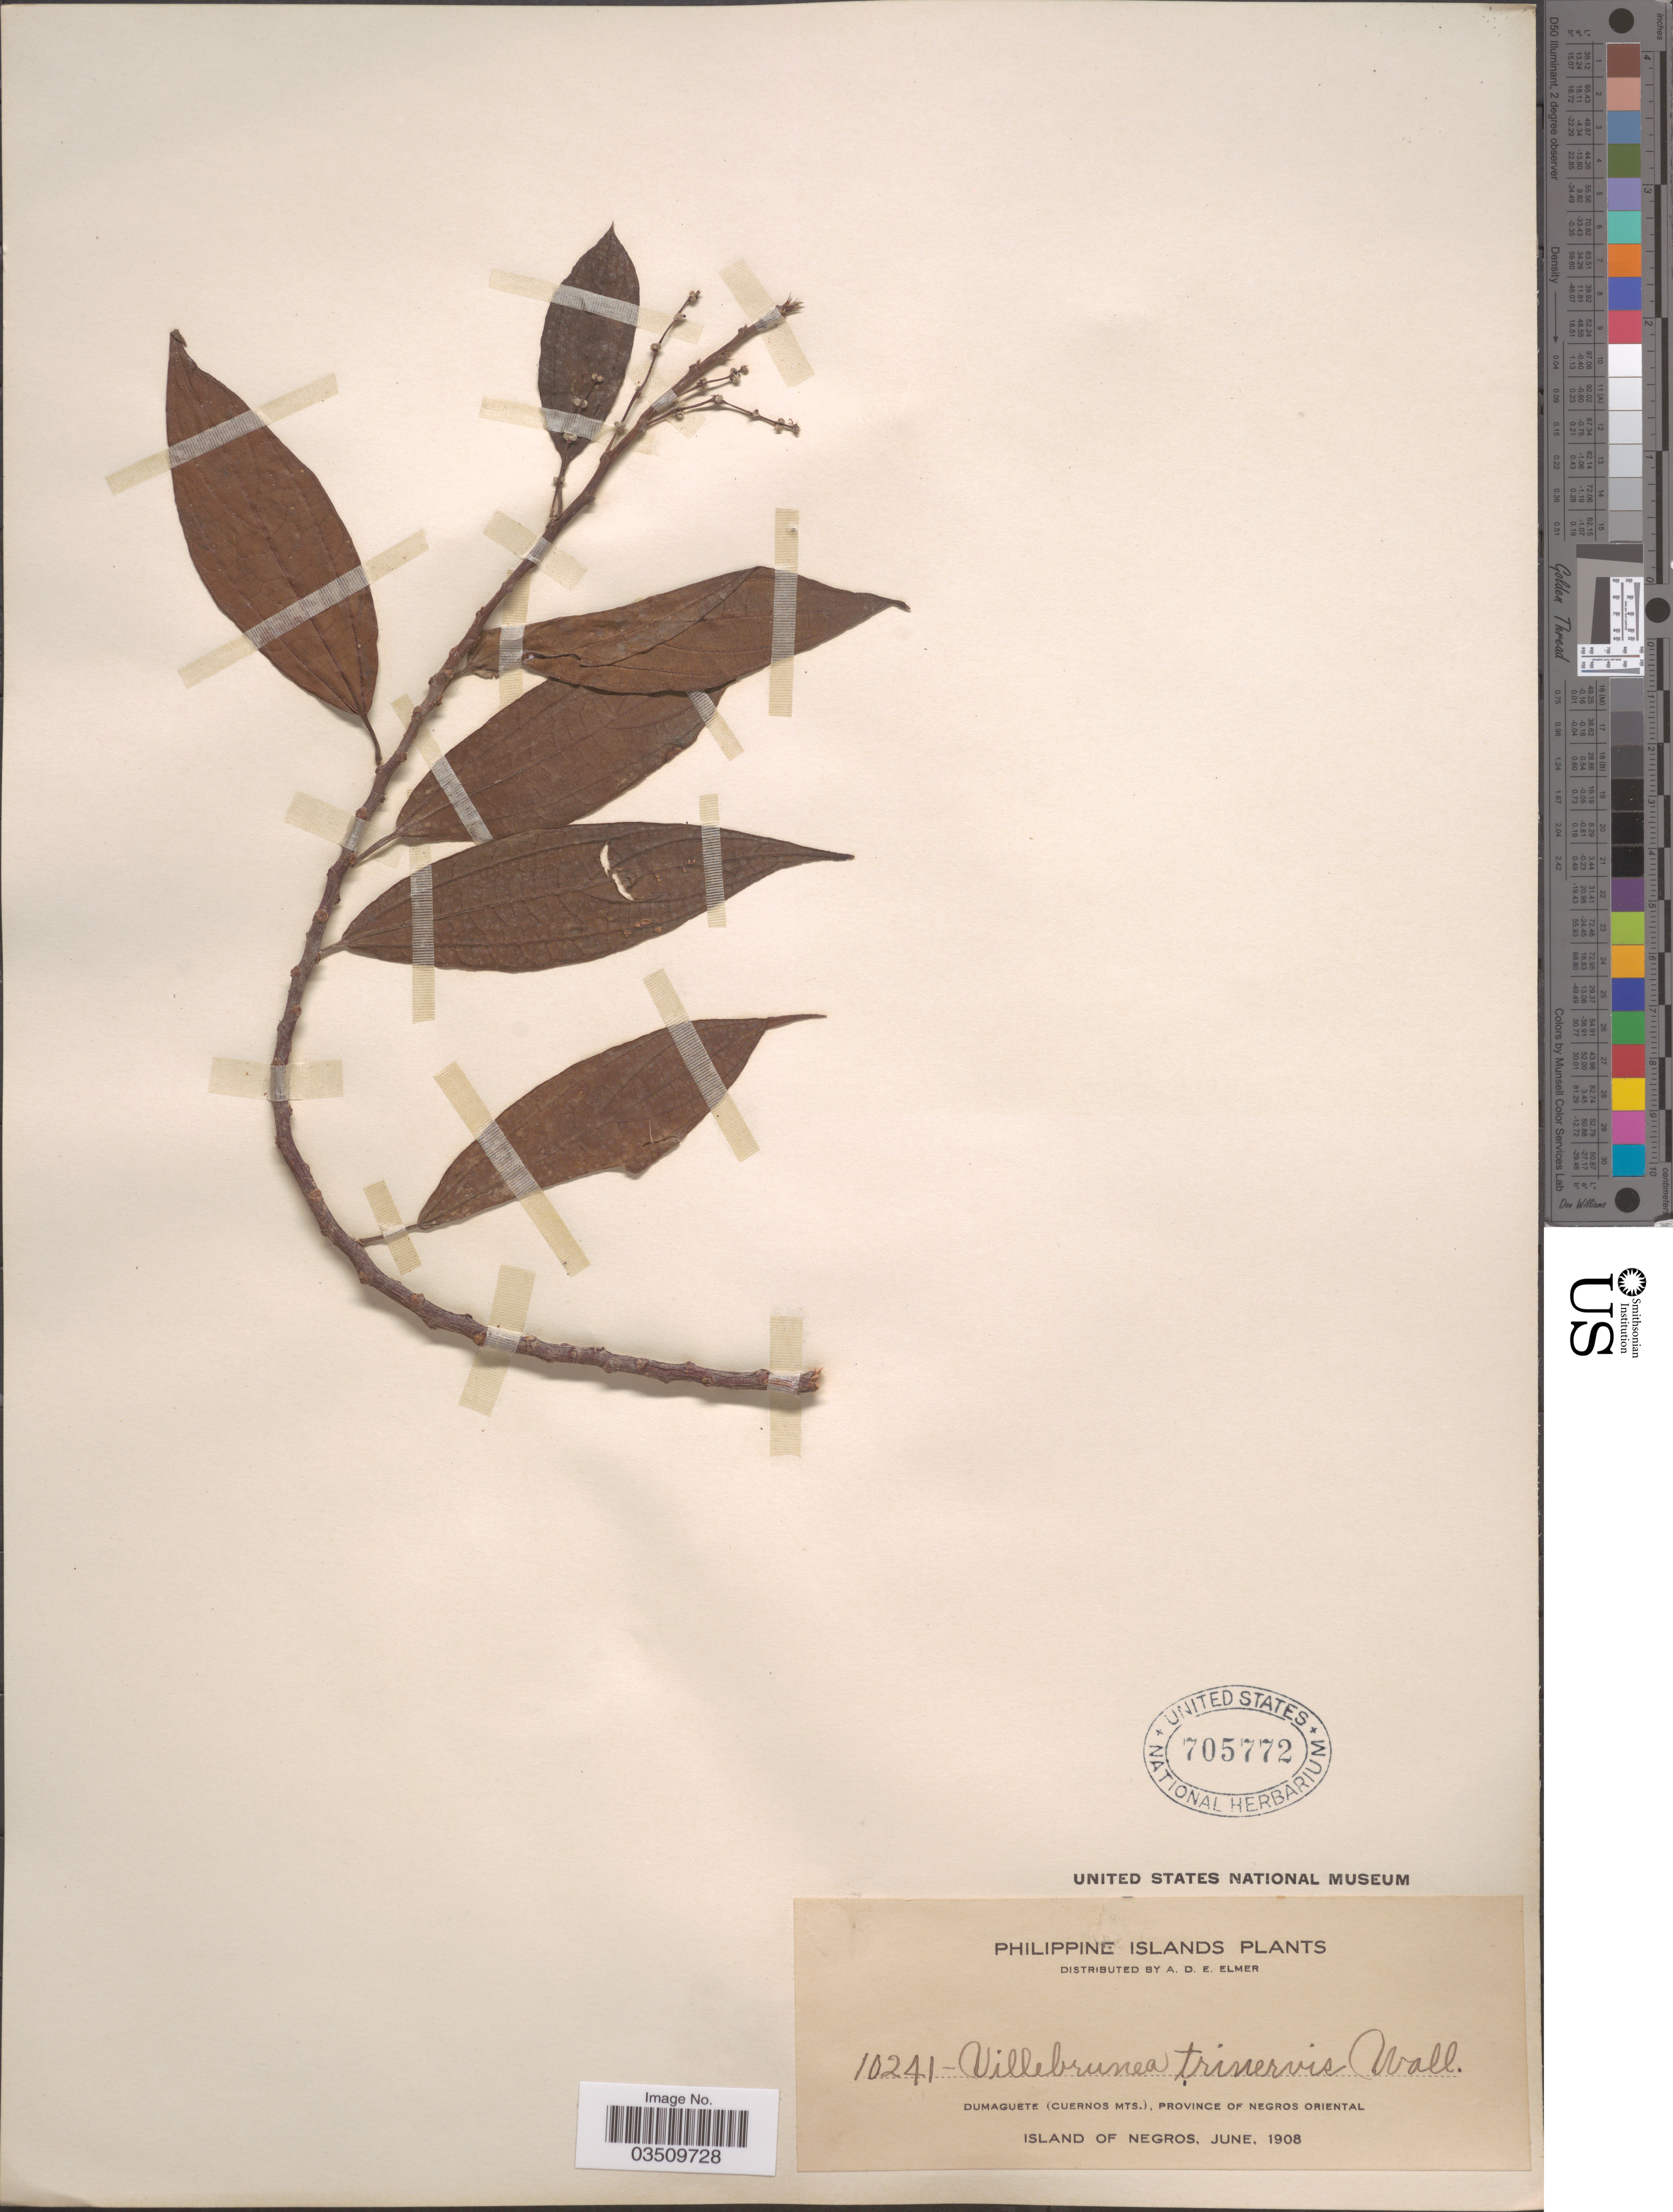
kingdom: Plantae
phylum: Tracheophyta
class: Magnoliopsida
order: Rosales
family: Urticaceae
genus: Oreocnide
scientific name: Oreocnide trinervis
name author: (Wedd.) Miq.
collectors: A. D. E. Elmer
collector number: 10241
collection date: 1908-06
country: Philippines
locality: Dumaguete (Cuernos Mts.), Province of Negros Oriental. Island of Negros.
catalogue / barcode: US 705772